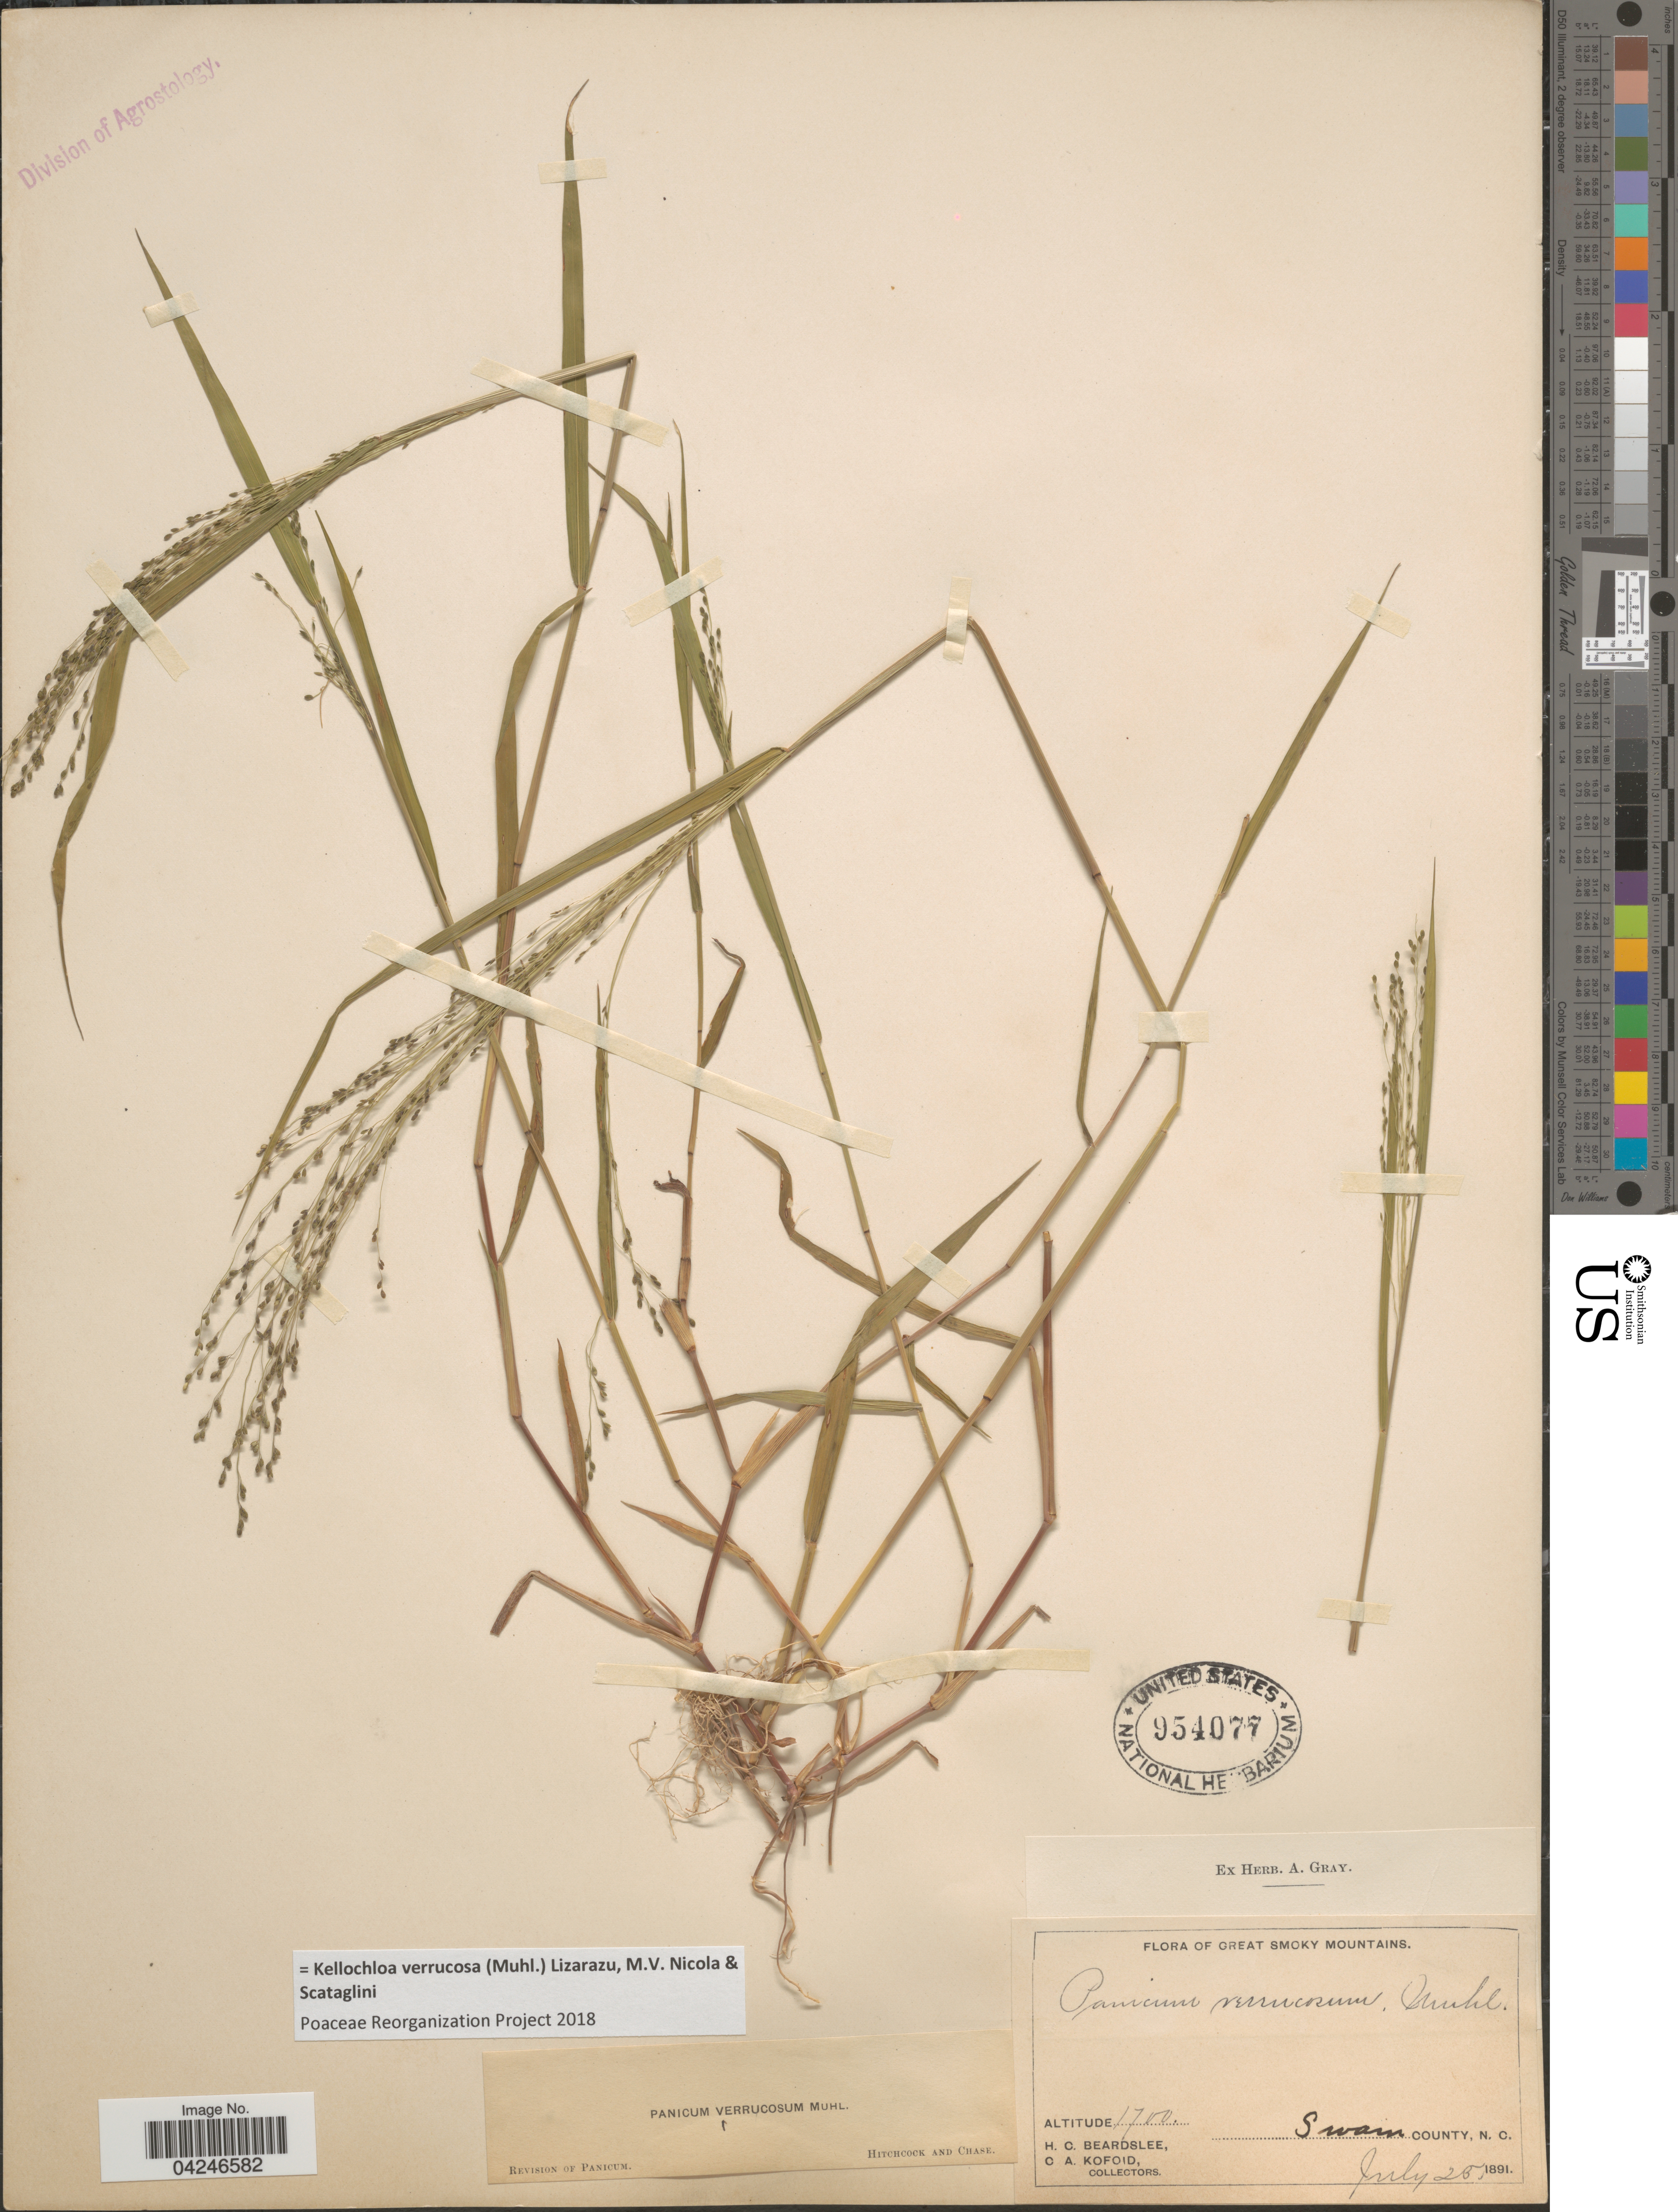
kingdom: Plantae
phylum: Tracheophyta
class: Liliopsida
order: Poales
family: Poaceae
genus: Kellochloa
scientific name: Kellochloa verrucosa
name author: (Muhl.) Lizarazu et al.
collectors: H. Beardslee & C. Kofoid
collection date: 1891-07-25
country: United States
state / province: North Carolina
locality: Great Smoky Mountains. Swan County.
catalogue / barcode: US 954077